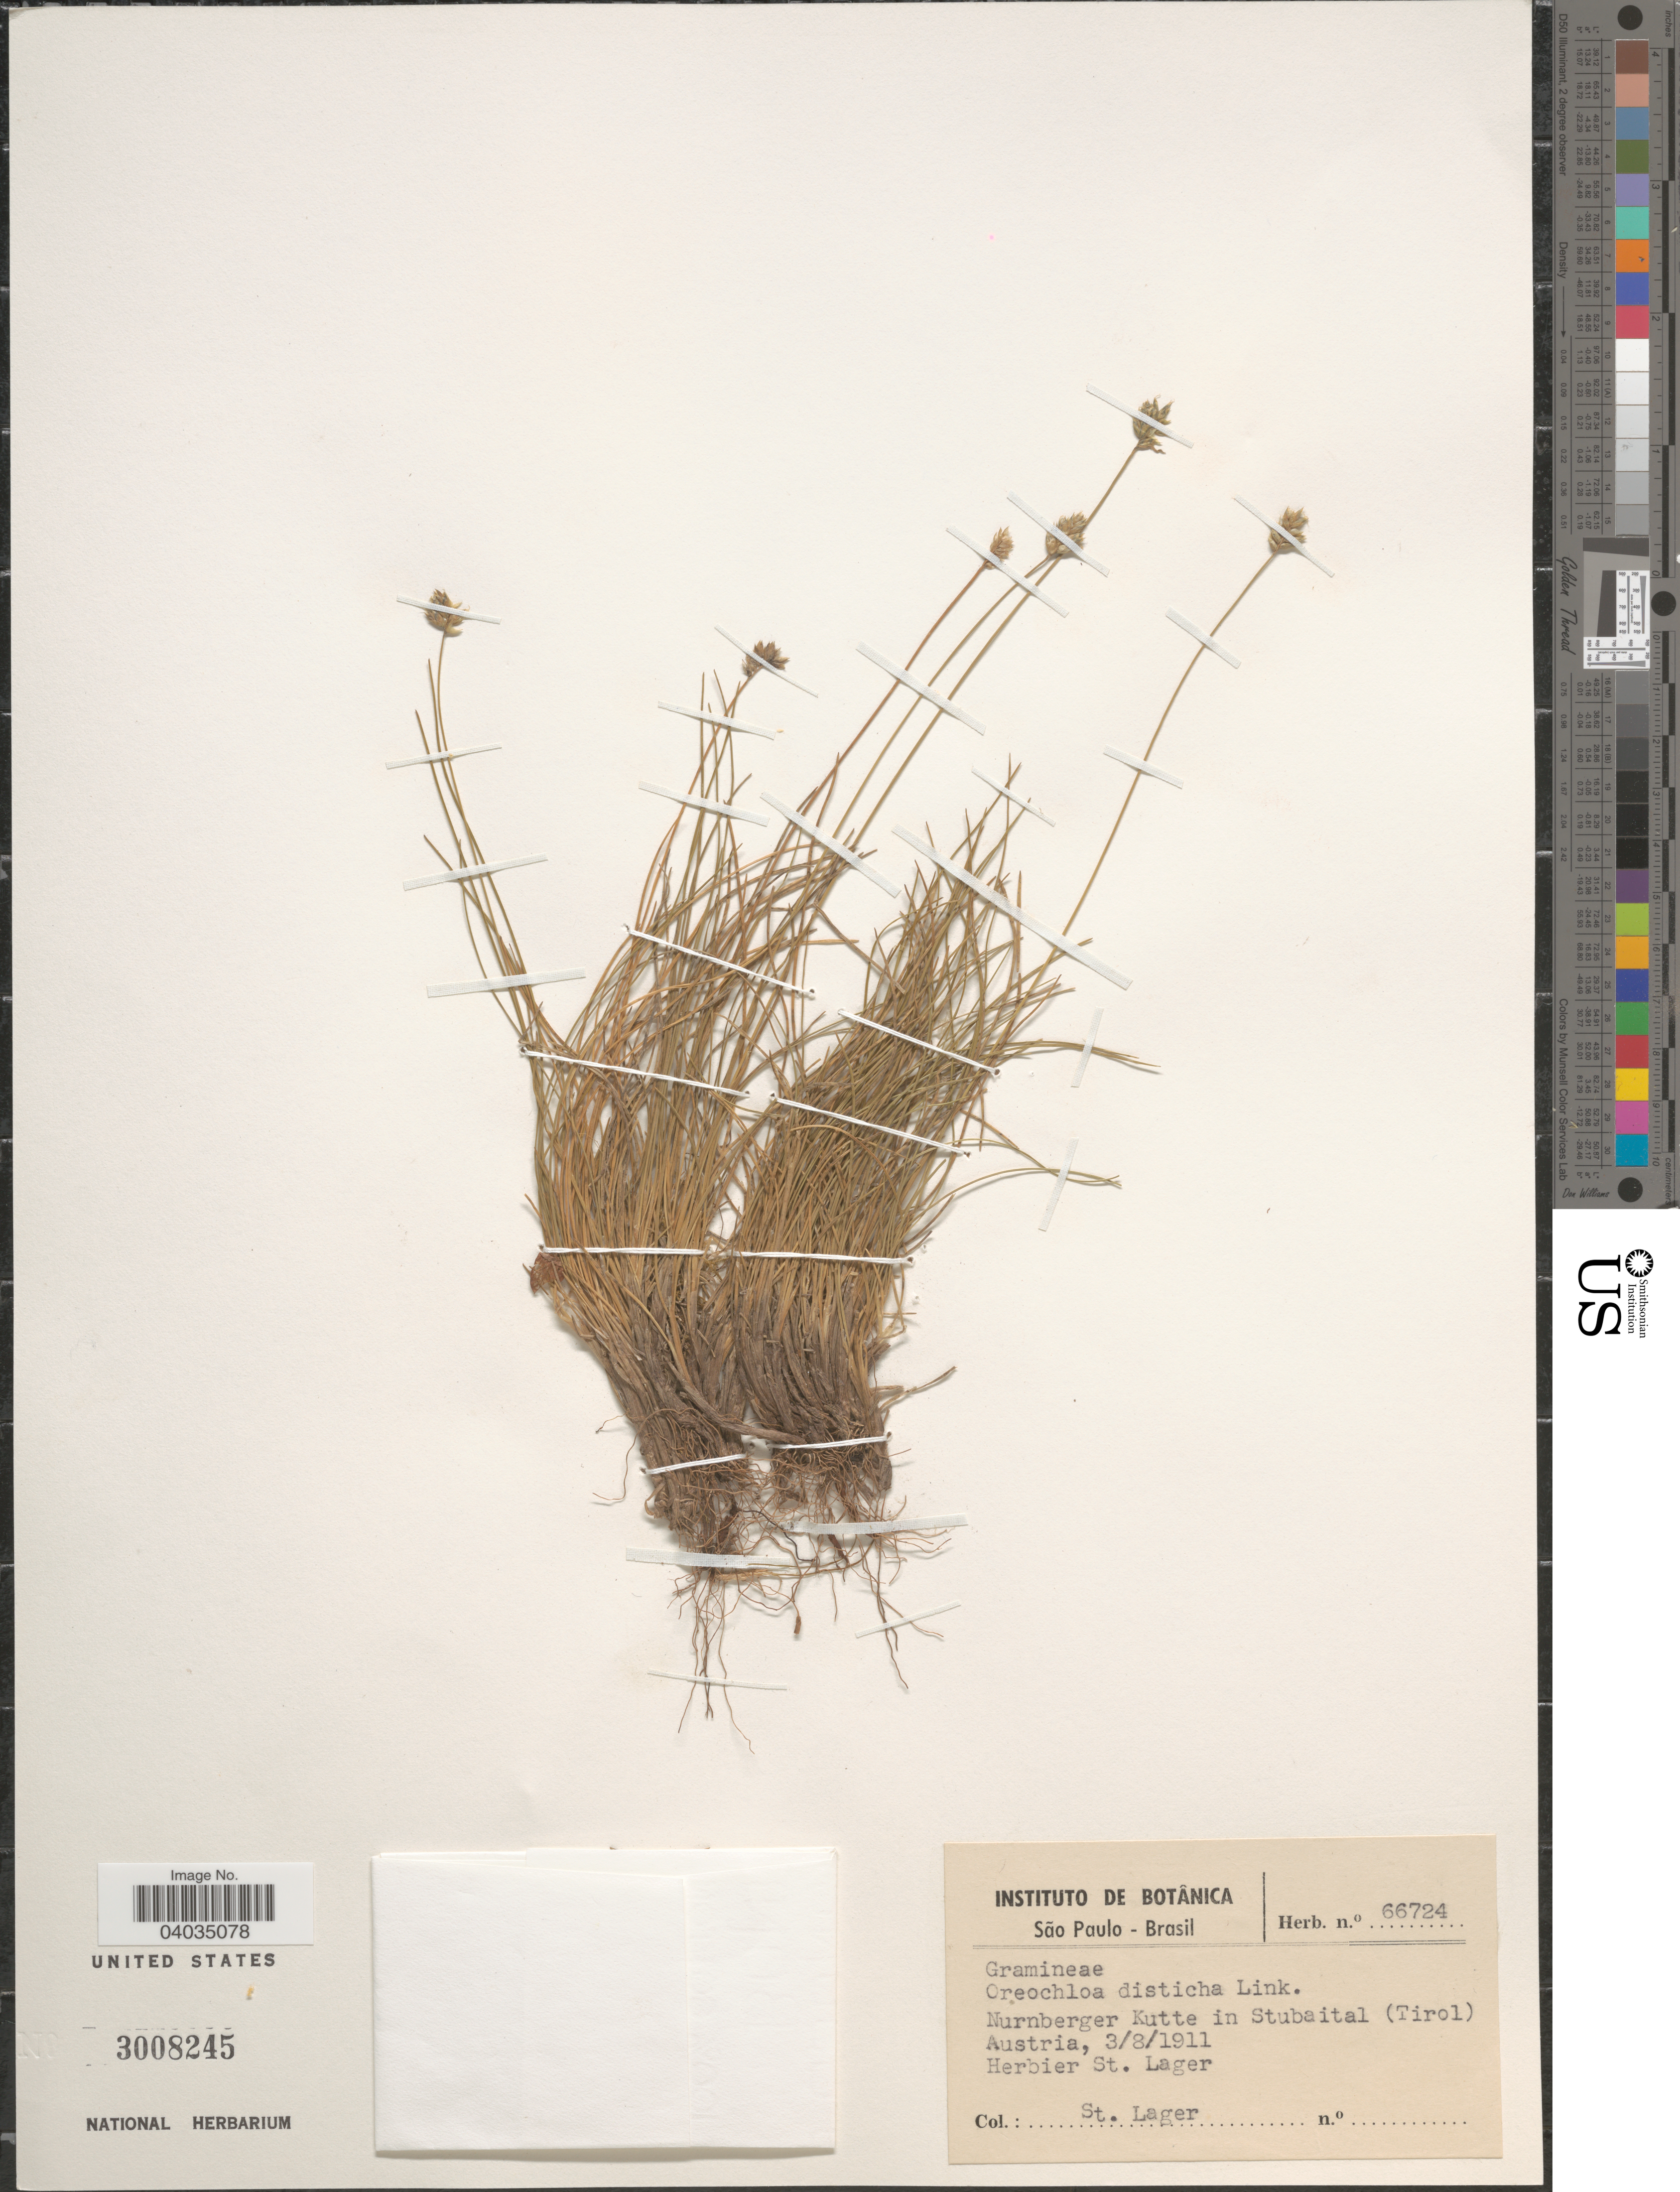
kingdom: Plantae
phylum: Tracheophyta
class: Liliopsida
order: Poales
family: Poaceae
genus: Oreochloa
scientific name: Oreochloa disticha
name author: (Wulfen) Link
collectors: -. St. Lager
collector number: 66724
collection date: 1911-08-03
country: Austria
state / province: Tirol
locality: Nurnberger Kutte in Stubaital.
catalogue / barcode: US 3008245